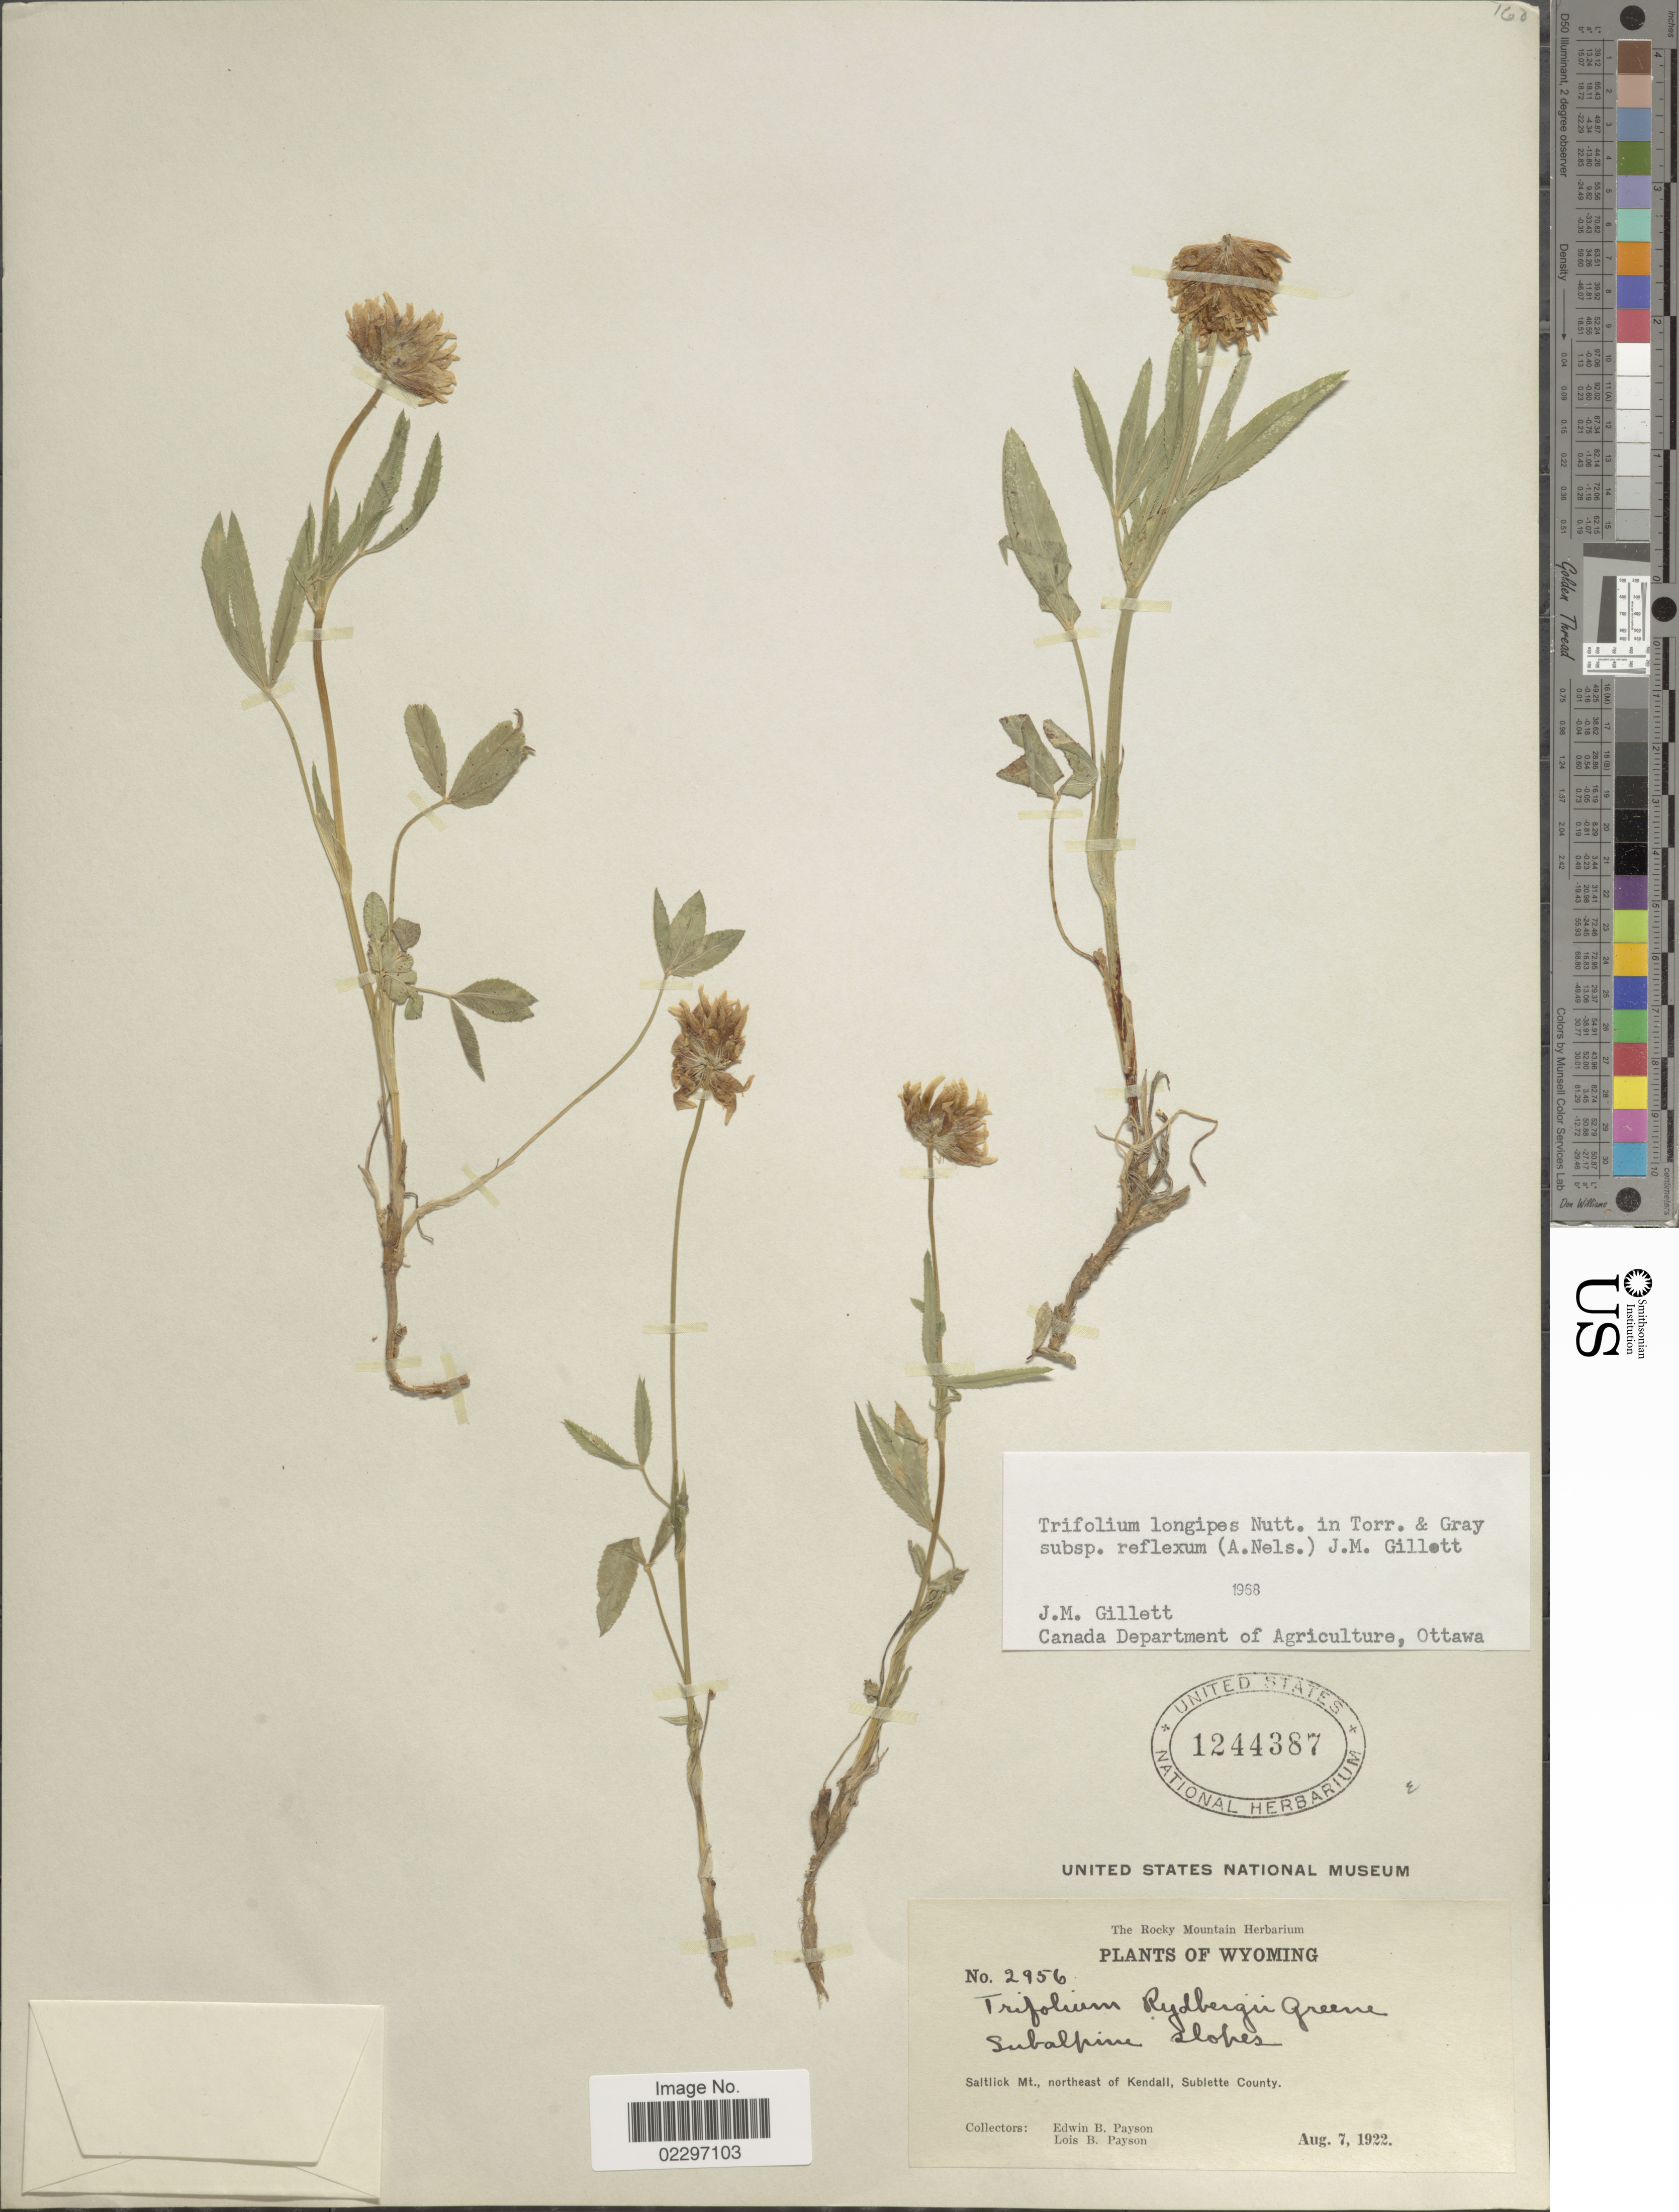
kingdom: Plantae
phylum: Tracheophyta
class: Magnoliopsida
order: Fabales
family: Fabaceae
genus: Trifolium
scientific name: Trifolium longipes subsp. reflexum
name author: (A. Nelson) J.M. Gillet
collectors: E. B. Payson & L. Payson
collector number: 2956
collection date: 1922-08-07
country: United States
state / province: Wyoming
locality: Saltlick Mt., northeast of Kendall, Sublette County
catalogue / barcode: US 1244387